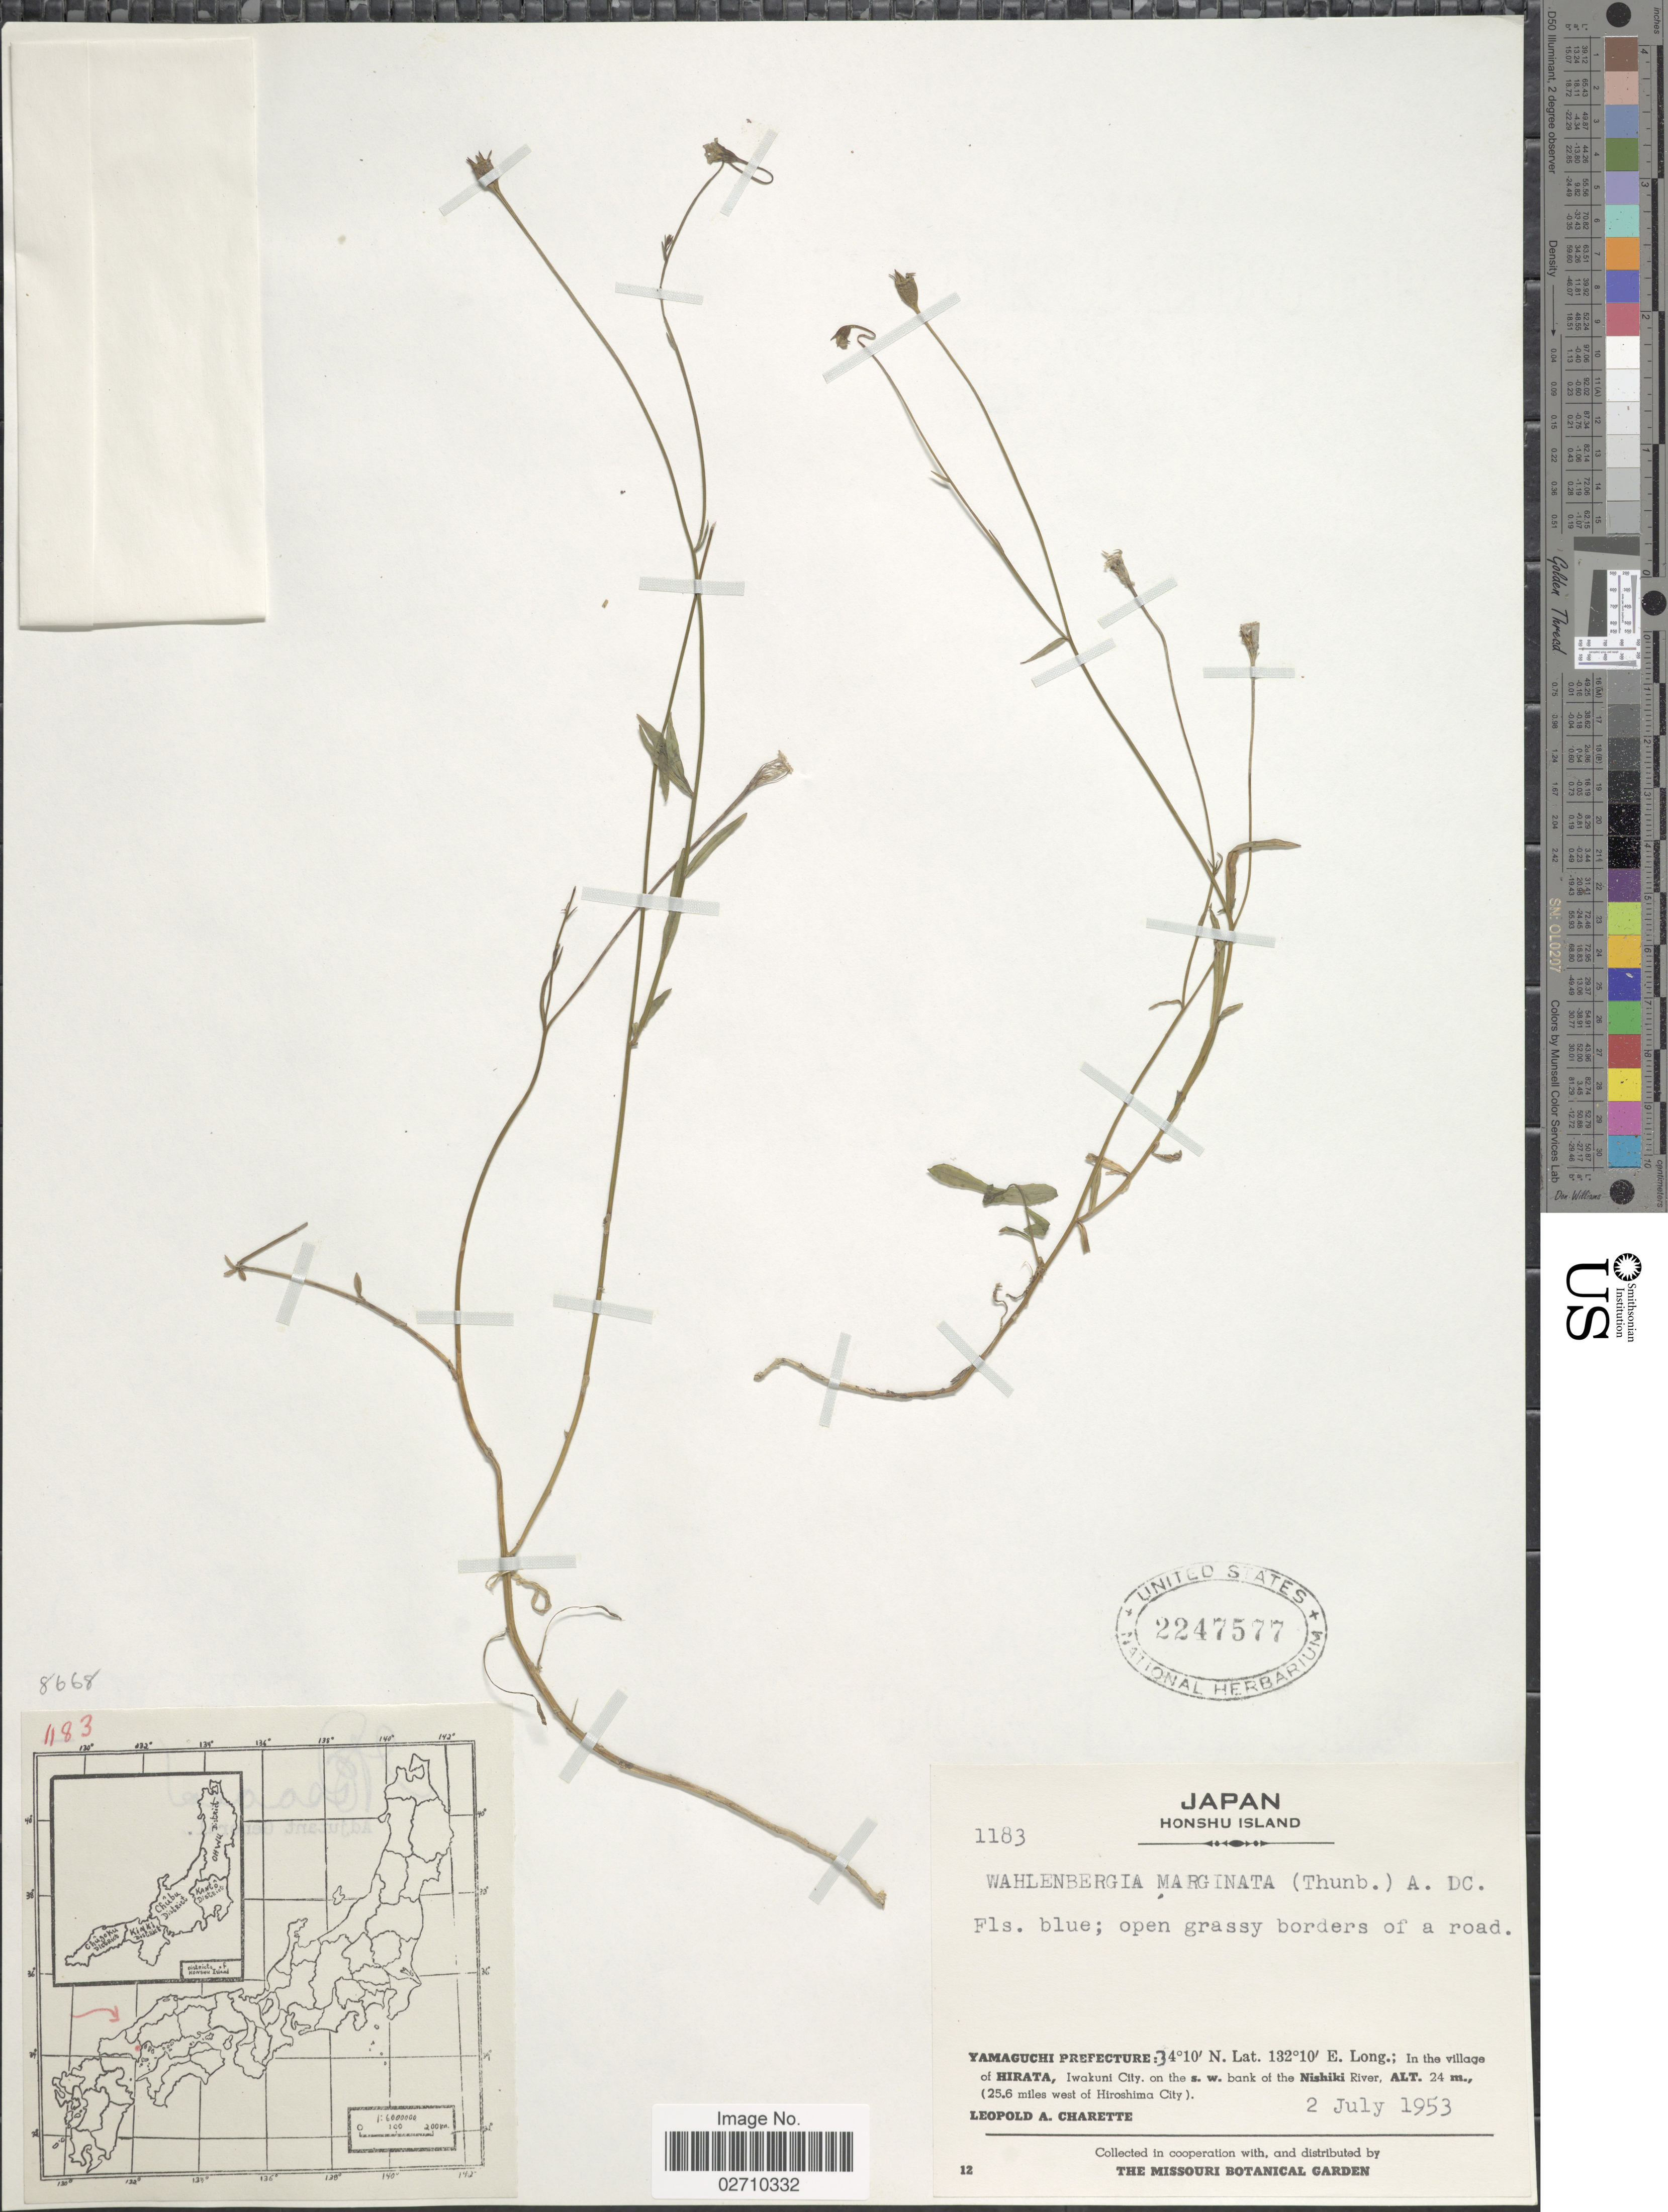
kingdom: Plantae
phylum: Tracheophyta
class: Magnoliopsida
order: Asterales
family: Campanulaceae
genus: Wahlenbergia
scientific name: Wahlenbergia marginata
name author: (Thunb.) A. DC.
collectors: L. A. Charette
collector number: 1183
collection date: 1953-07-02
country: Japan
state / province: Yamaguti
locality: Honshu Island. Yamaguchi Prefecture: In the village of Hirata, Iwakuni City. on the s.w. bank of the Nishiki River, (25.6 miles west of Hiroshima City).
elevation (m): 24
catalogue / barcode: US 2247577